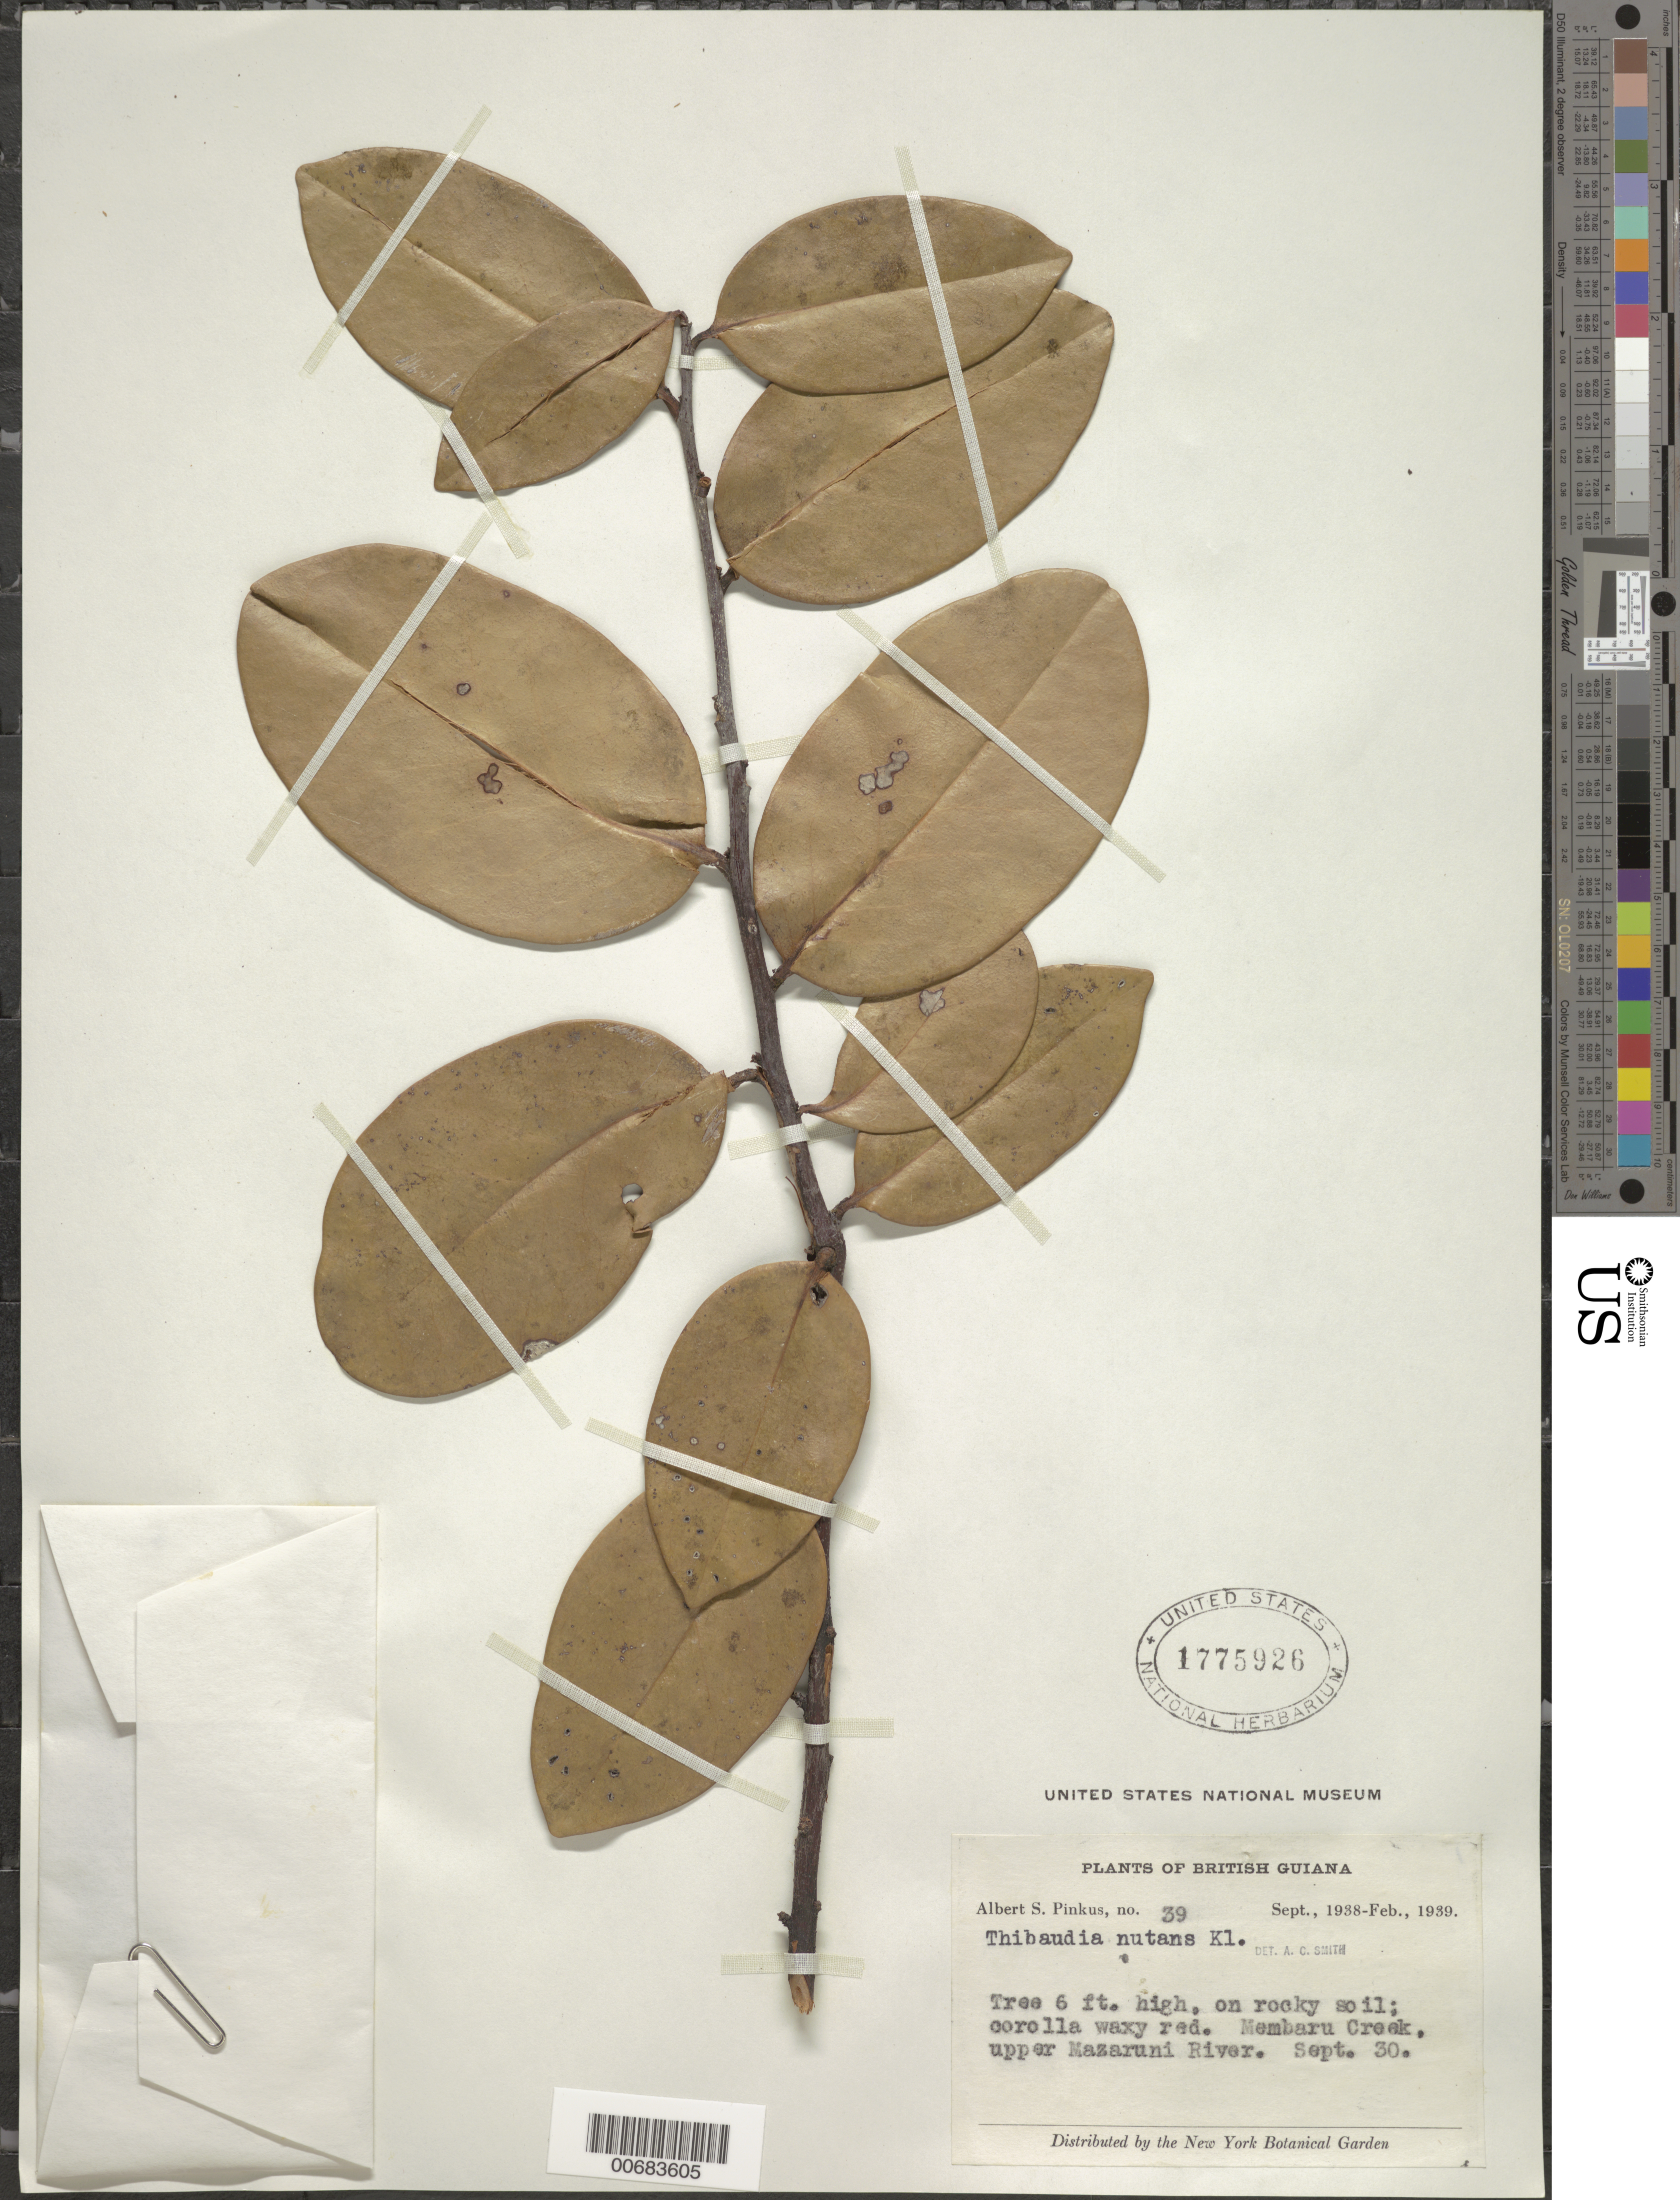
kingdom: Plantae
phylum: Tracheophyta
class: Magnoliopsida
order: Ericales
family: Ericaceae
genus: Thibaudia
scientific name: Thibaudia nutans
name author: Klotzsch ex Mansf.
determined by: Smith, A. C.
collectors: A. Pinkus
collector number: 39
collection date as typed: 30-Sep-38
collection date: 1938-09-30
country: Guyana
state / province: Cuyuni-Mazaruni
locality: Membaru Creek, upper Mazaruni R.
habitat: Rocky soil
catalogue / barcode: US 1775926